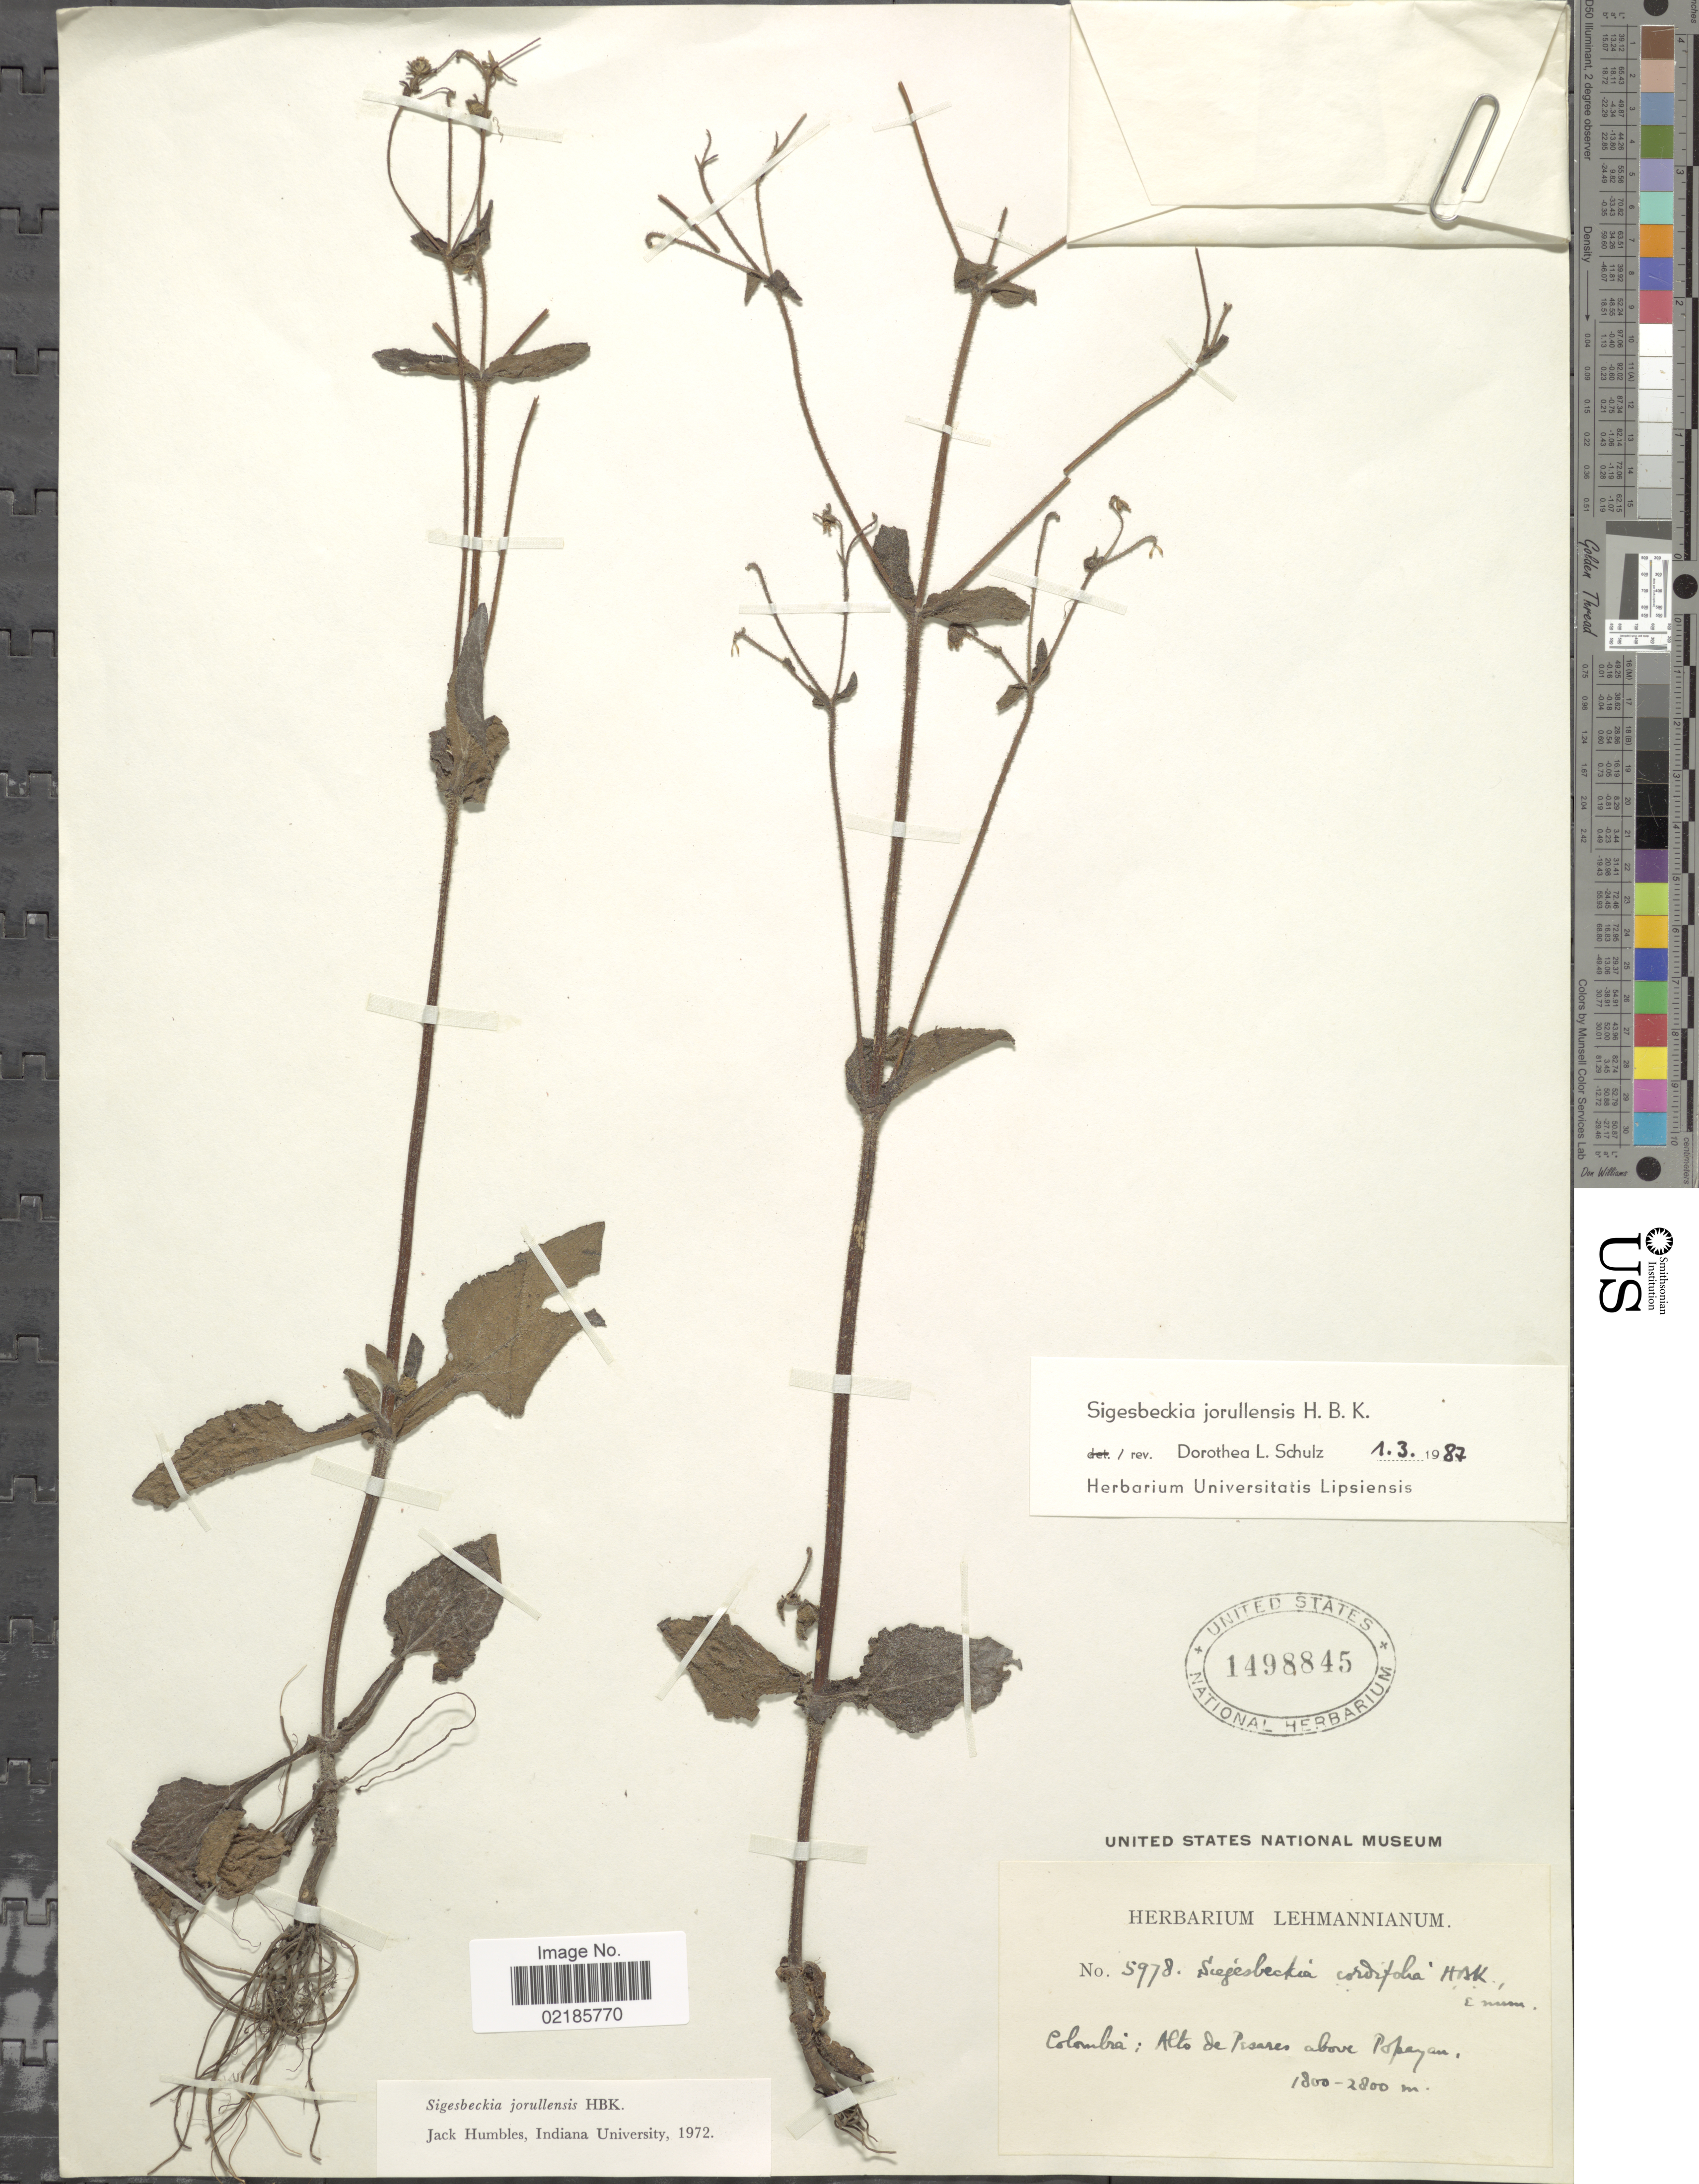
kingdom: Plantae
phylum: Tracheophyta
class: Magnoliopsida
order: Asterales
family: Asteraceae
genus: Sigesbeckia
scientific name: Sigesbeckia jorullensis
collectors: ex herb. Lehmannianum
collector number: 5978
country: Colombia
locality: Alto de Pesares above Popayan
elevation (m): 1800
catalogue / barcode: US 1498845